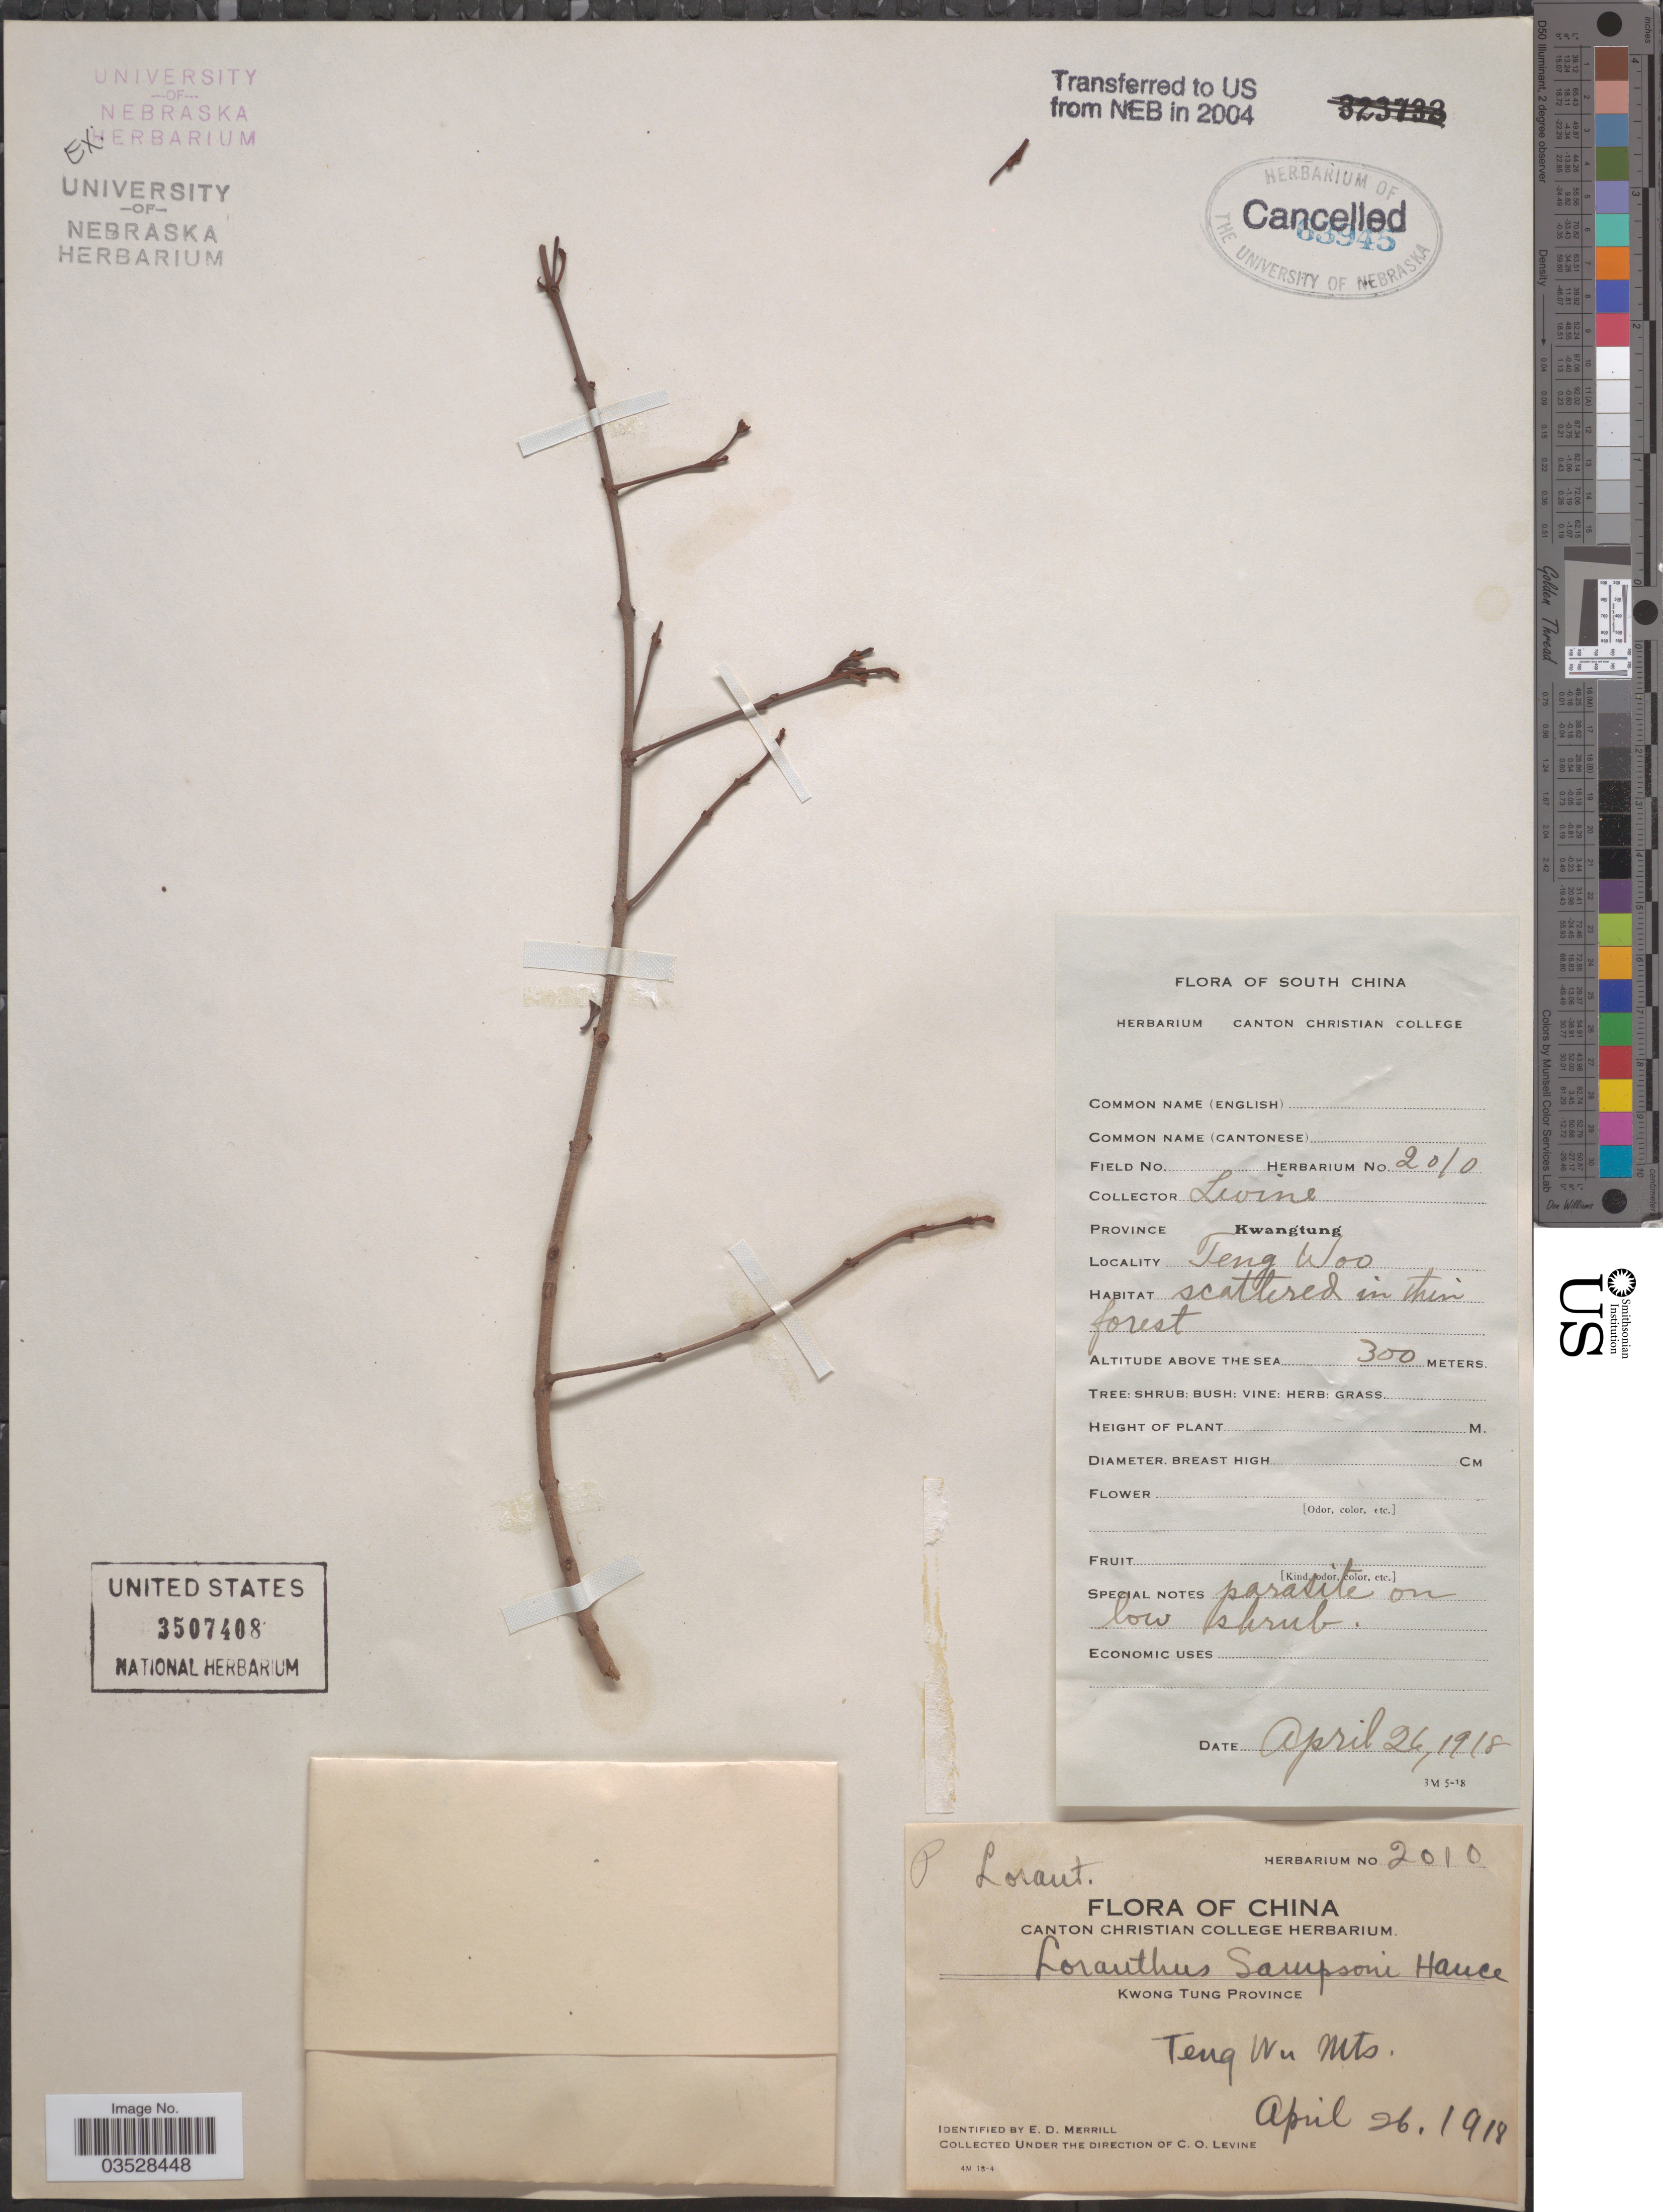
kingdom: Plantae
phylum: Tracheophyta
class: Magnoliopsida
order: Santalales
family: Loranthaceae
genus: Loranthus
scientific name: Loranthus sampsonii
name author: Hance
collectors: C. O. Levine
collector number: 2010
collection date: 1918-04-26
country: China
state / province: Guangdong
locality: South China. Province Kwangtung. Teng Wu Mts.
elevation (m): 300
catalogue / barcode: US 3507408